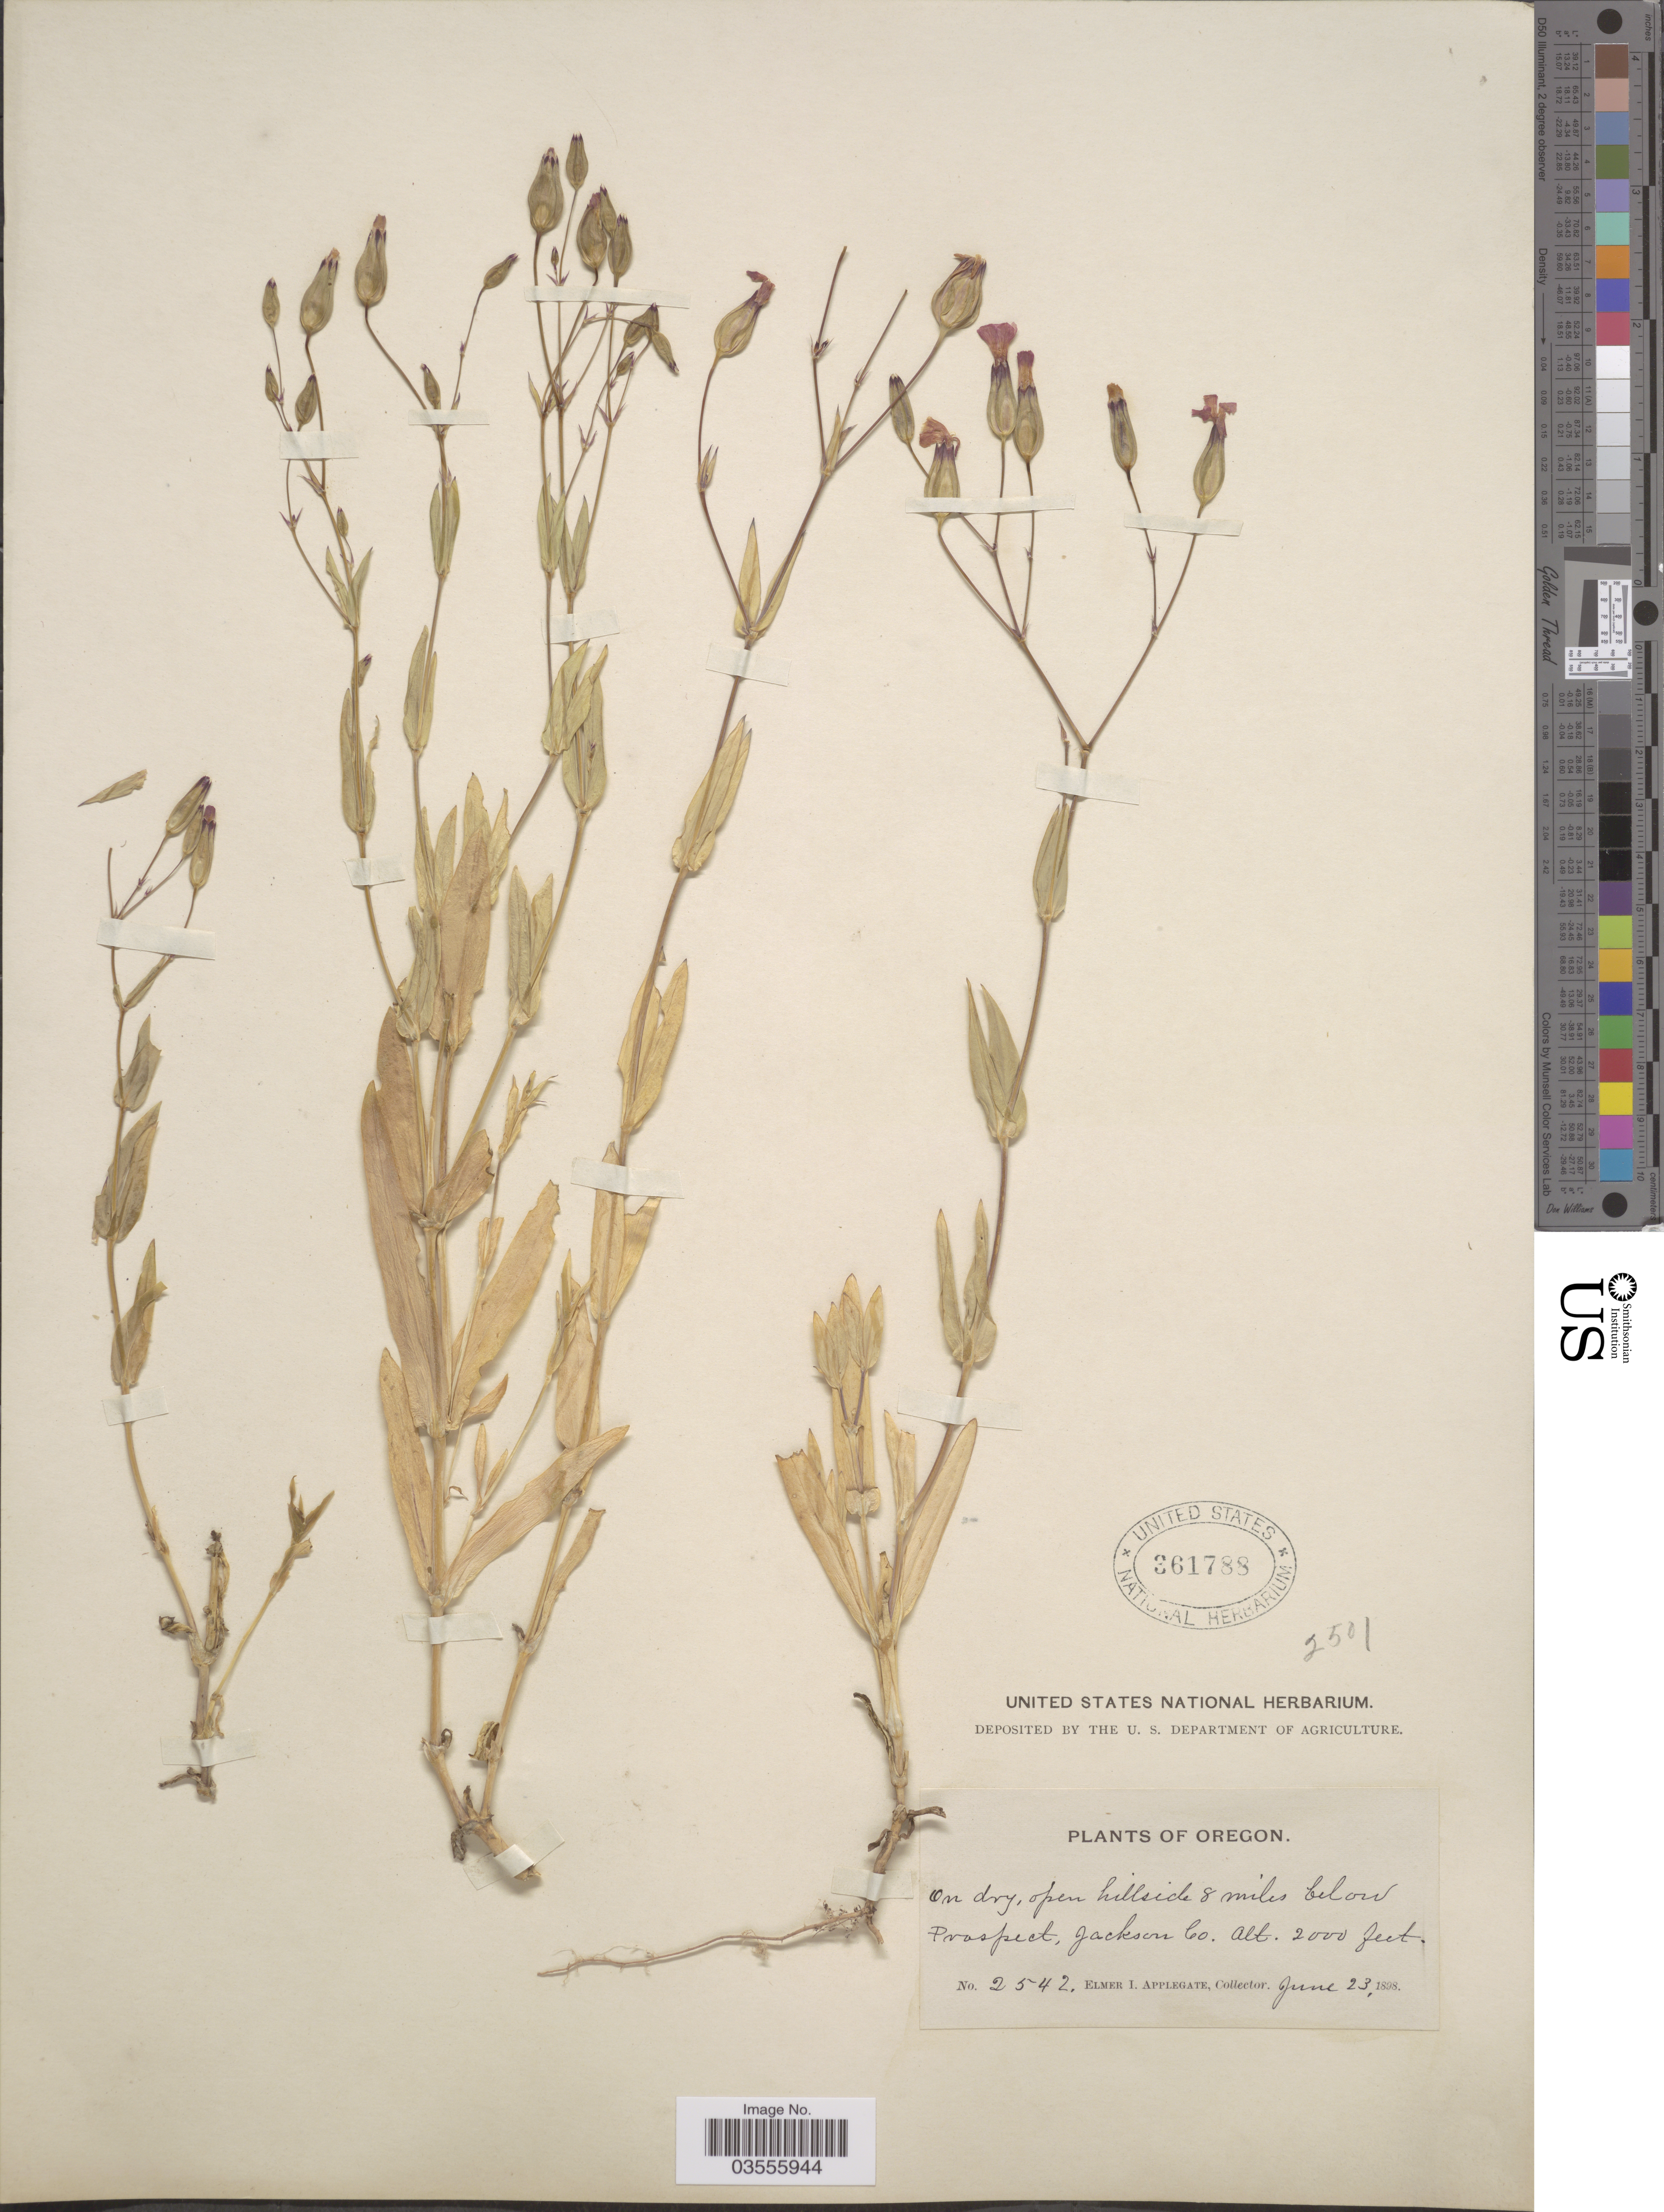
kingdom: Plantae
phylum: Tracheophyta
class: Magnoliopsida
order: Caryophyllales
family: Caryophyllaceae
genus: Gypsophila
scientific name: Gypsophila vaccaria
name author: (L.) Sm.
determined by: Strong, M. T., (US), Smithsonian Institution - National Museum of Natural History (UNITED STATES)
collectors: E. I. Applegate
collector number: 2542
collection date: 1898-06-23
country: United States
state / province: Oregon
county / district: Jackson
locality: Open hillside 8 miles below Prospect, Jackson Co.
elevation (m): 610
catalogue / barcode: US 361788